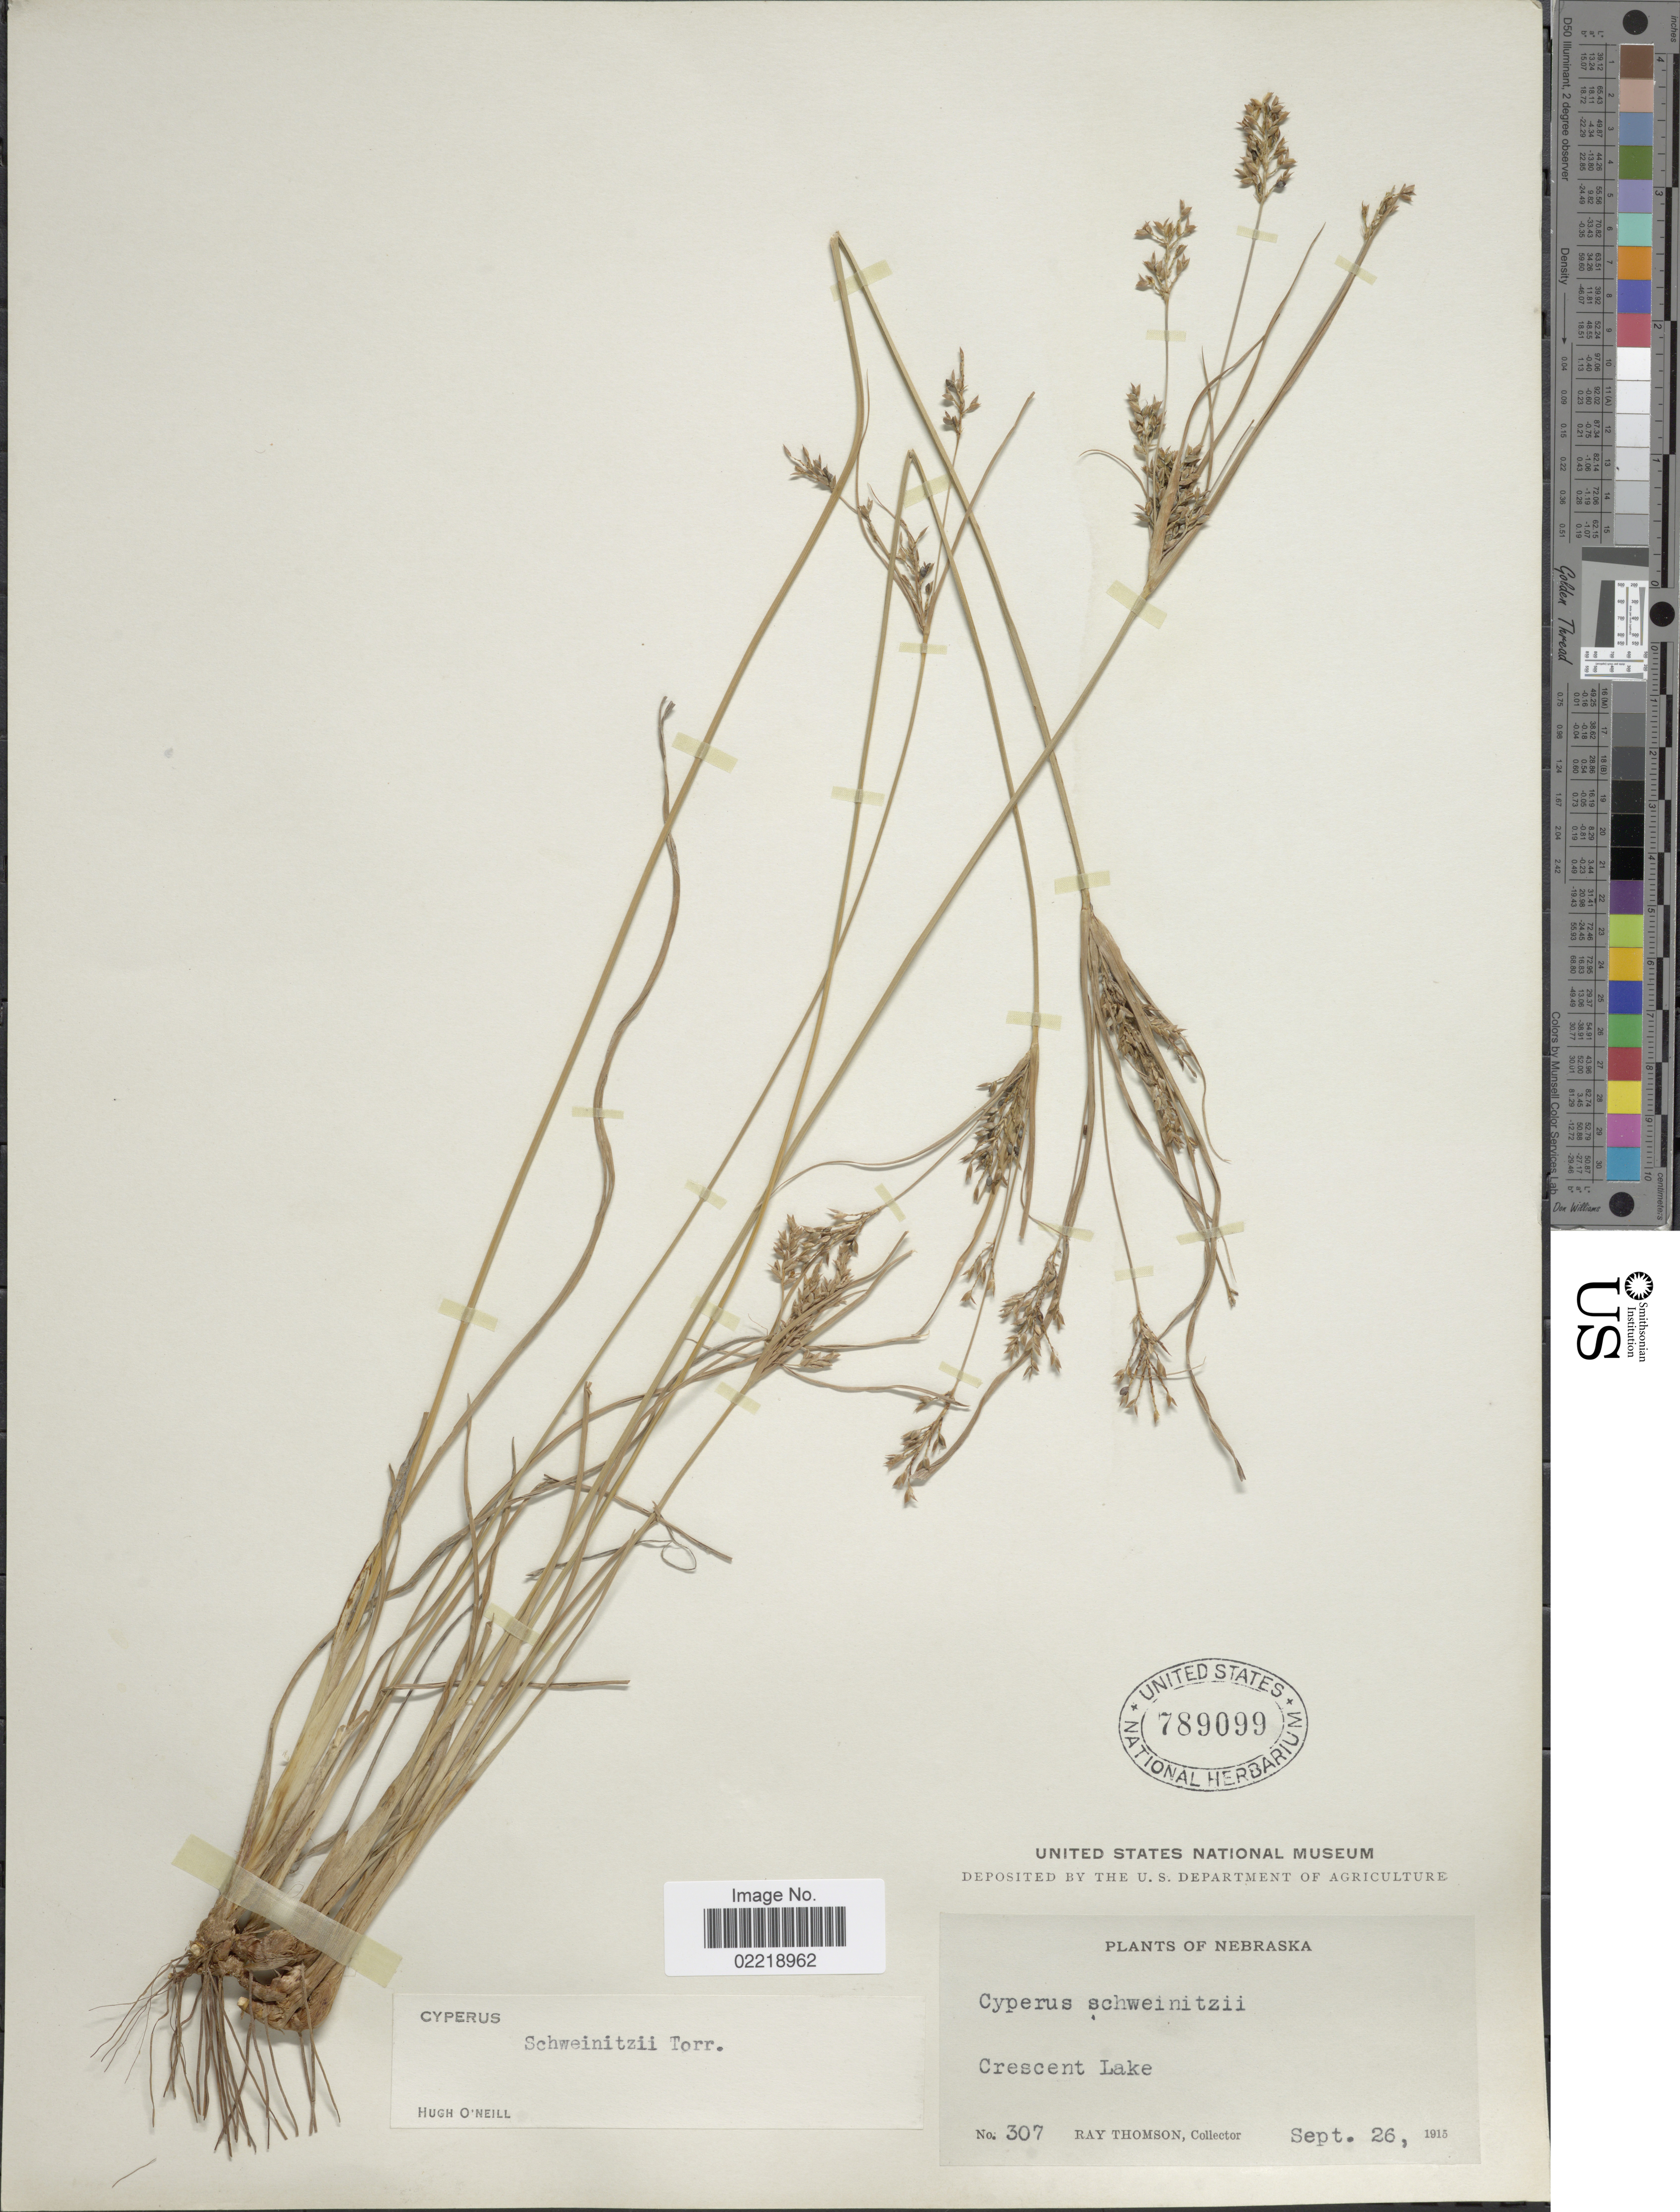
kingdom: Plantae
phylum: Tracheophyta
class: Liliopsida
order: Poales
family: Cyperaceae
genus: Cyperus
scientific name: Cyperus schweinitzii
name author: Torr.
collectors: R. Thomson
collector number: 307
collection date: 1915-09-26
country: United States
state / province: Nebraska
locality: Crescent Lake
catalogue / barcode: US 789099